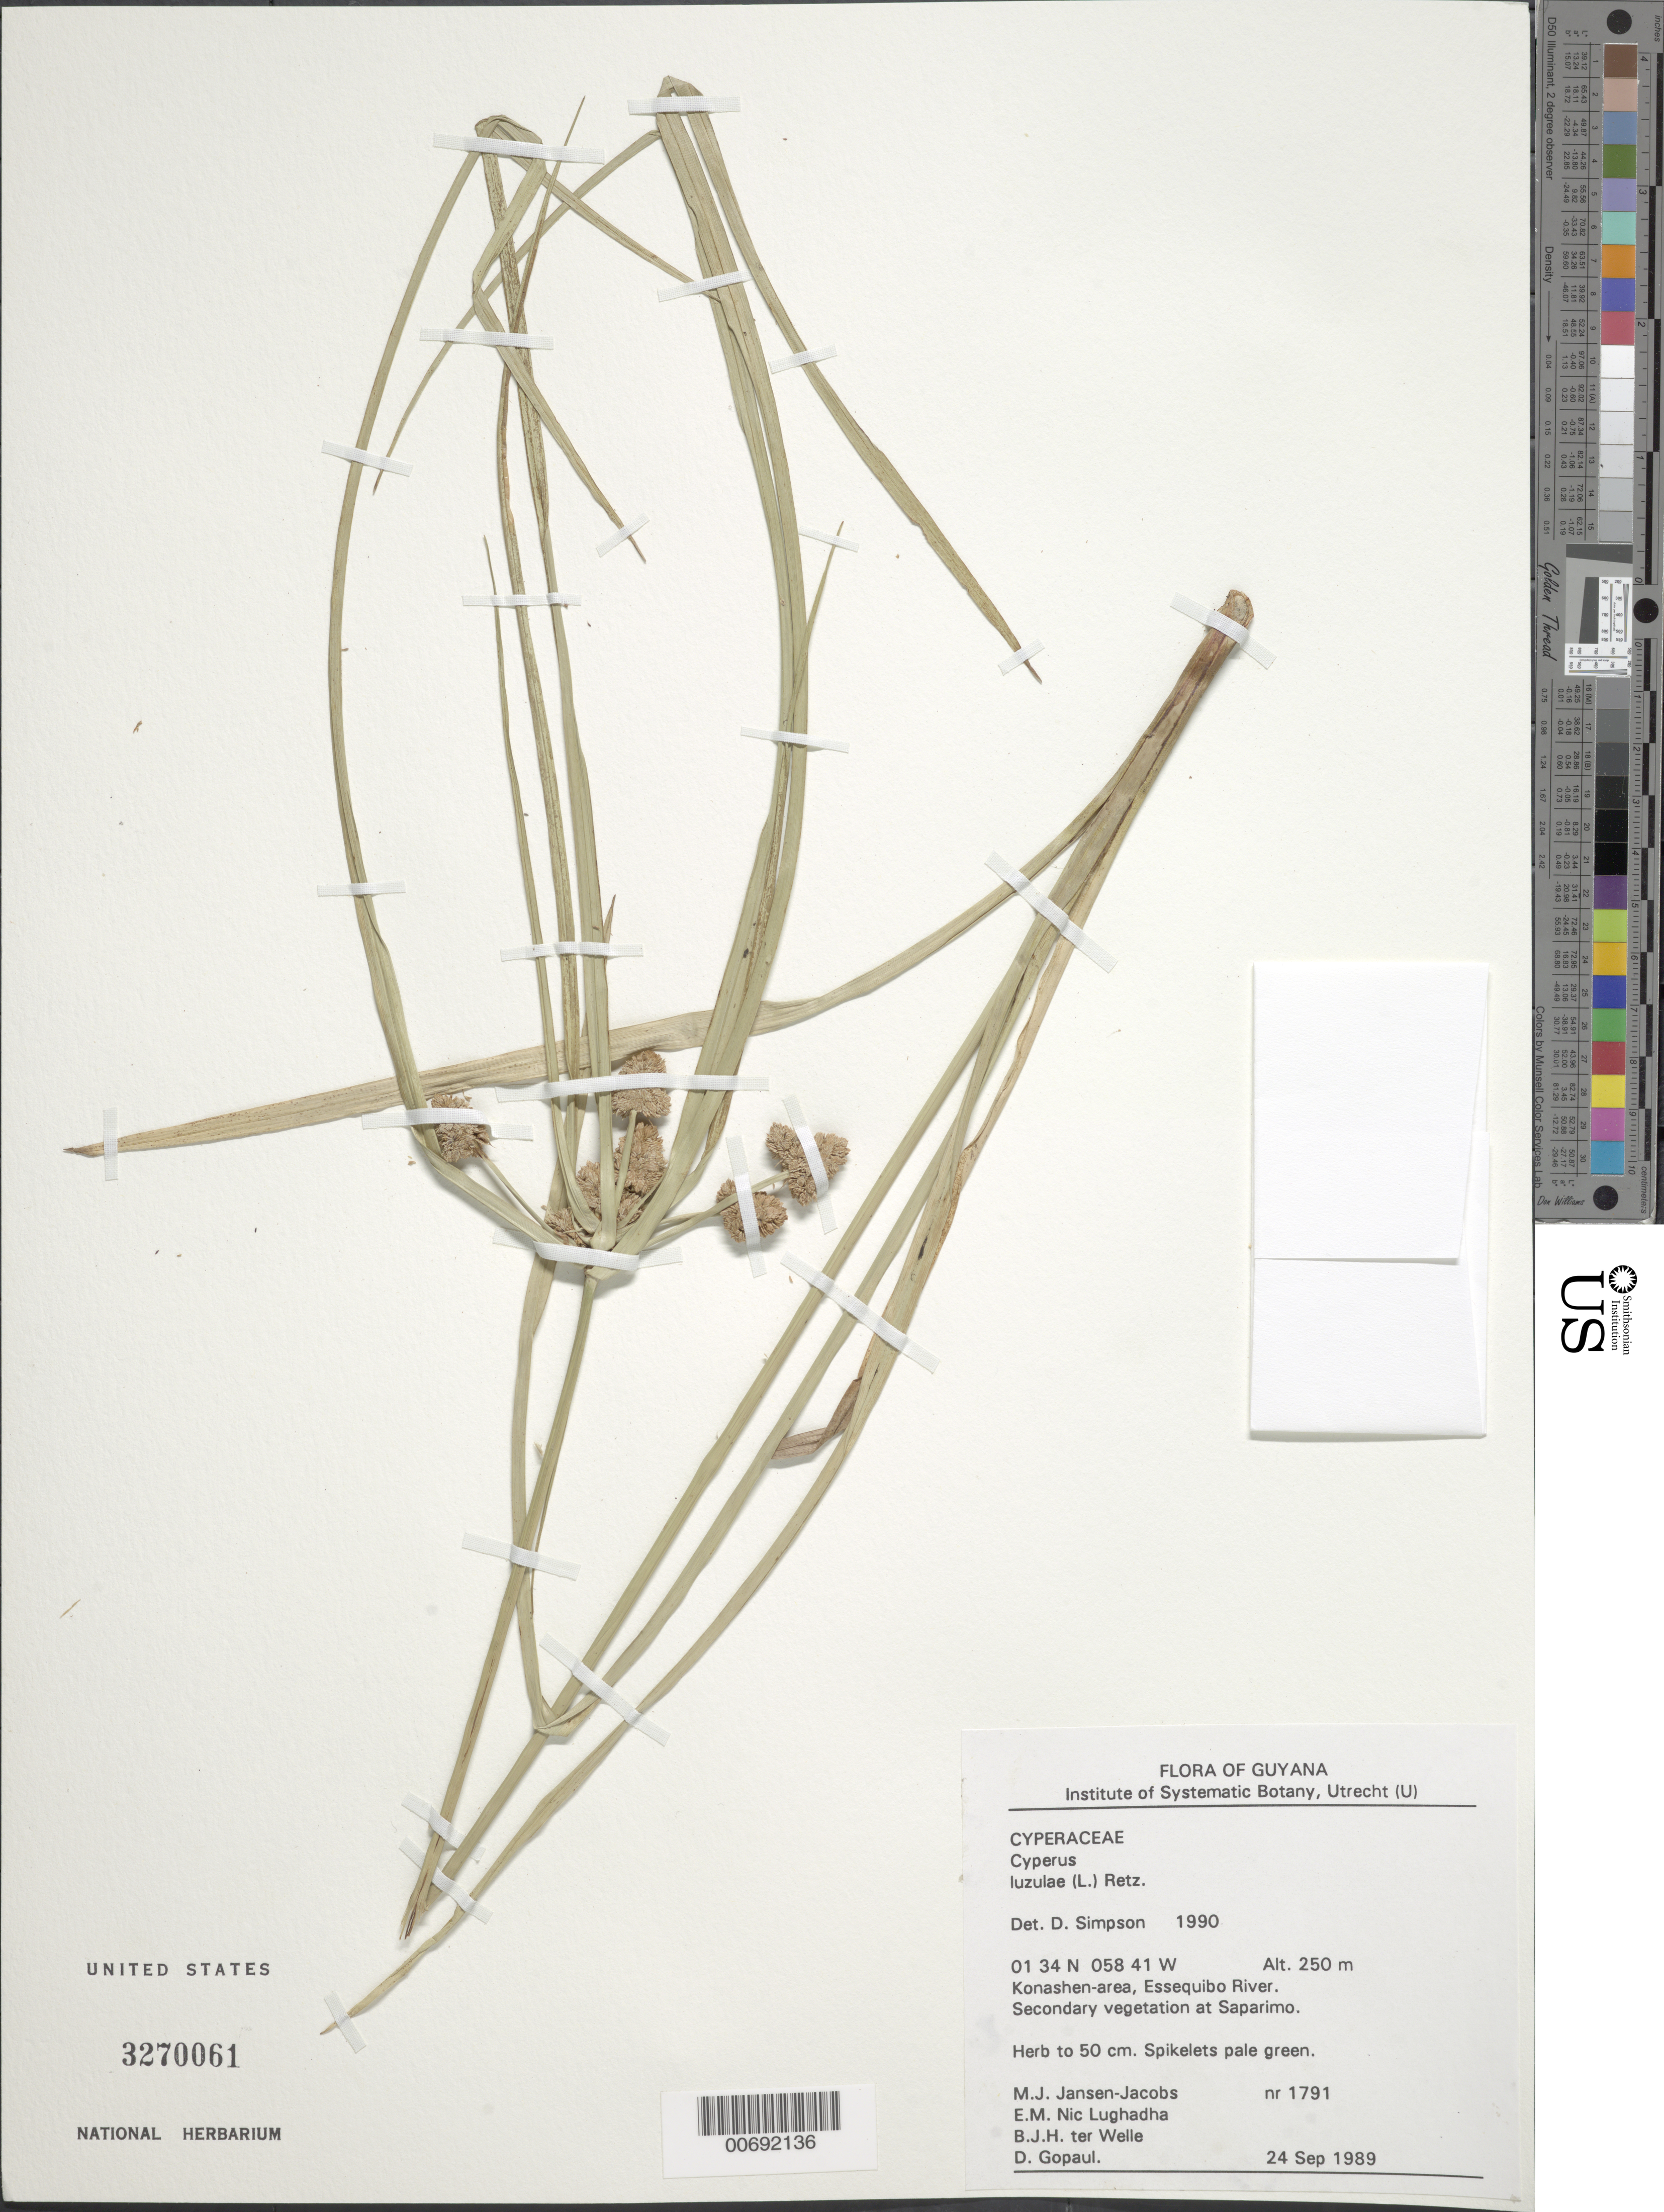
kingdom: Plantae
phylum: Tracheophyta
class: Liliopsida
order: Poales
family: Cyperaceae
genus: Cyperus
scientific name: Cyperus luzulae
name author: (L.) Rottb. ex Retz.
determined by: Simpson, D.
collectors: M. J. Jansen-Jacobs, E. Nic Lughadha, B. Welle & D. Gopaul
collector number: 1791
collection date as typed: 24-Sep-89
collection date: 1989-09-24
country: Guyana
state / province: U. Takutu-U. Essequibo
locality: Konashen-area, Essequibo River at Saparimo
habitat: Secondary vegetation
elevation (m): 250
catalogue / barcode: US 3270061